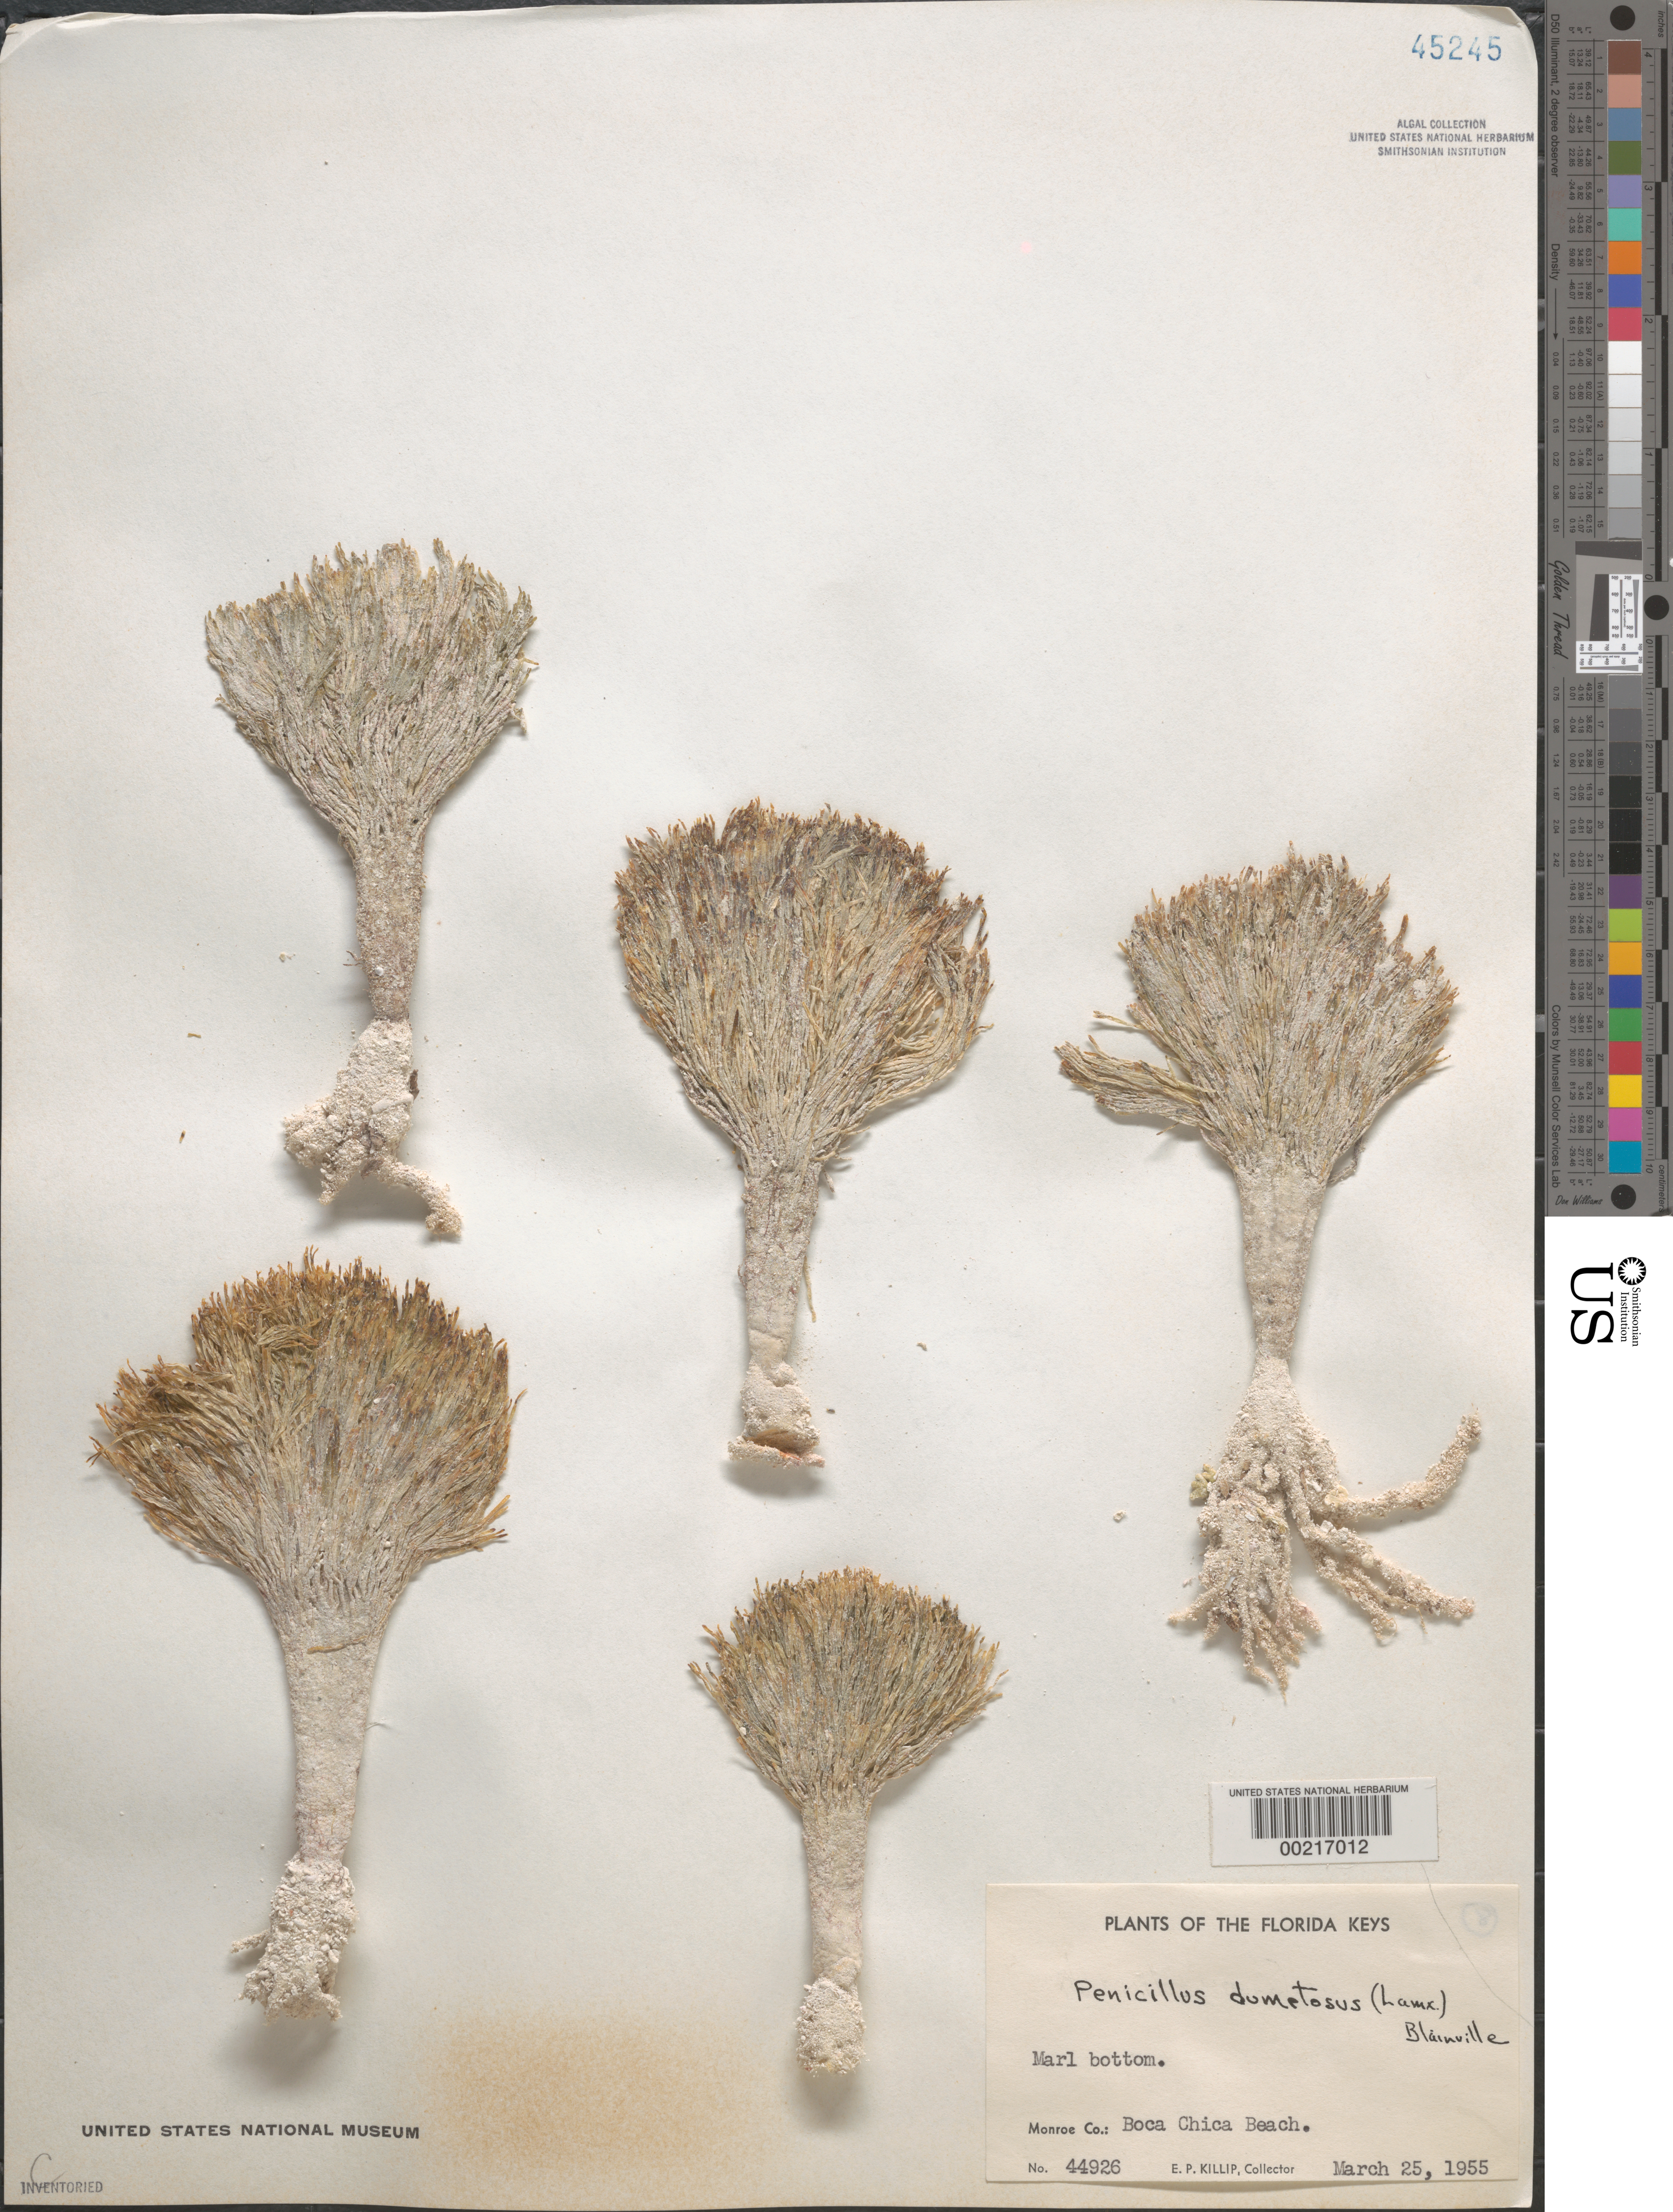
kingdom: Plantae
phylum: Chlorophyta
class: Ulvophyceae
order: Bryopsidales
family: Udoteaceae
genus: Penicillus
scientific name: Penicillus dumetosus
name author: (J.V.Lamouroux) Blainville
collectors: E. P. Killip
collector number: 44926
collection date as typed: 25 Mar 1955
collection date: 1955-03-25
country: United States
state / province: Florida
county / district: Monroe County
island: Boca Chica Key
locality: Boca Chica Key beach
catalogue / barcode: US 45245